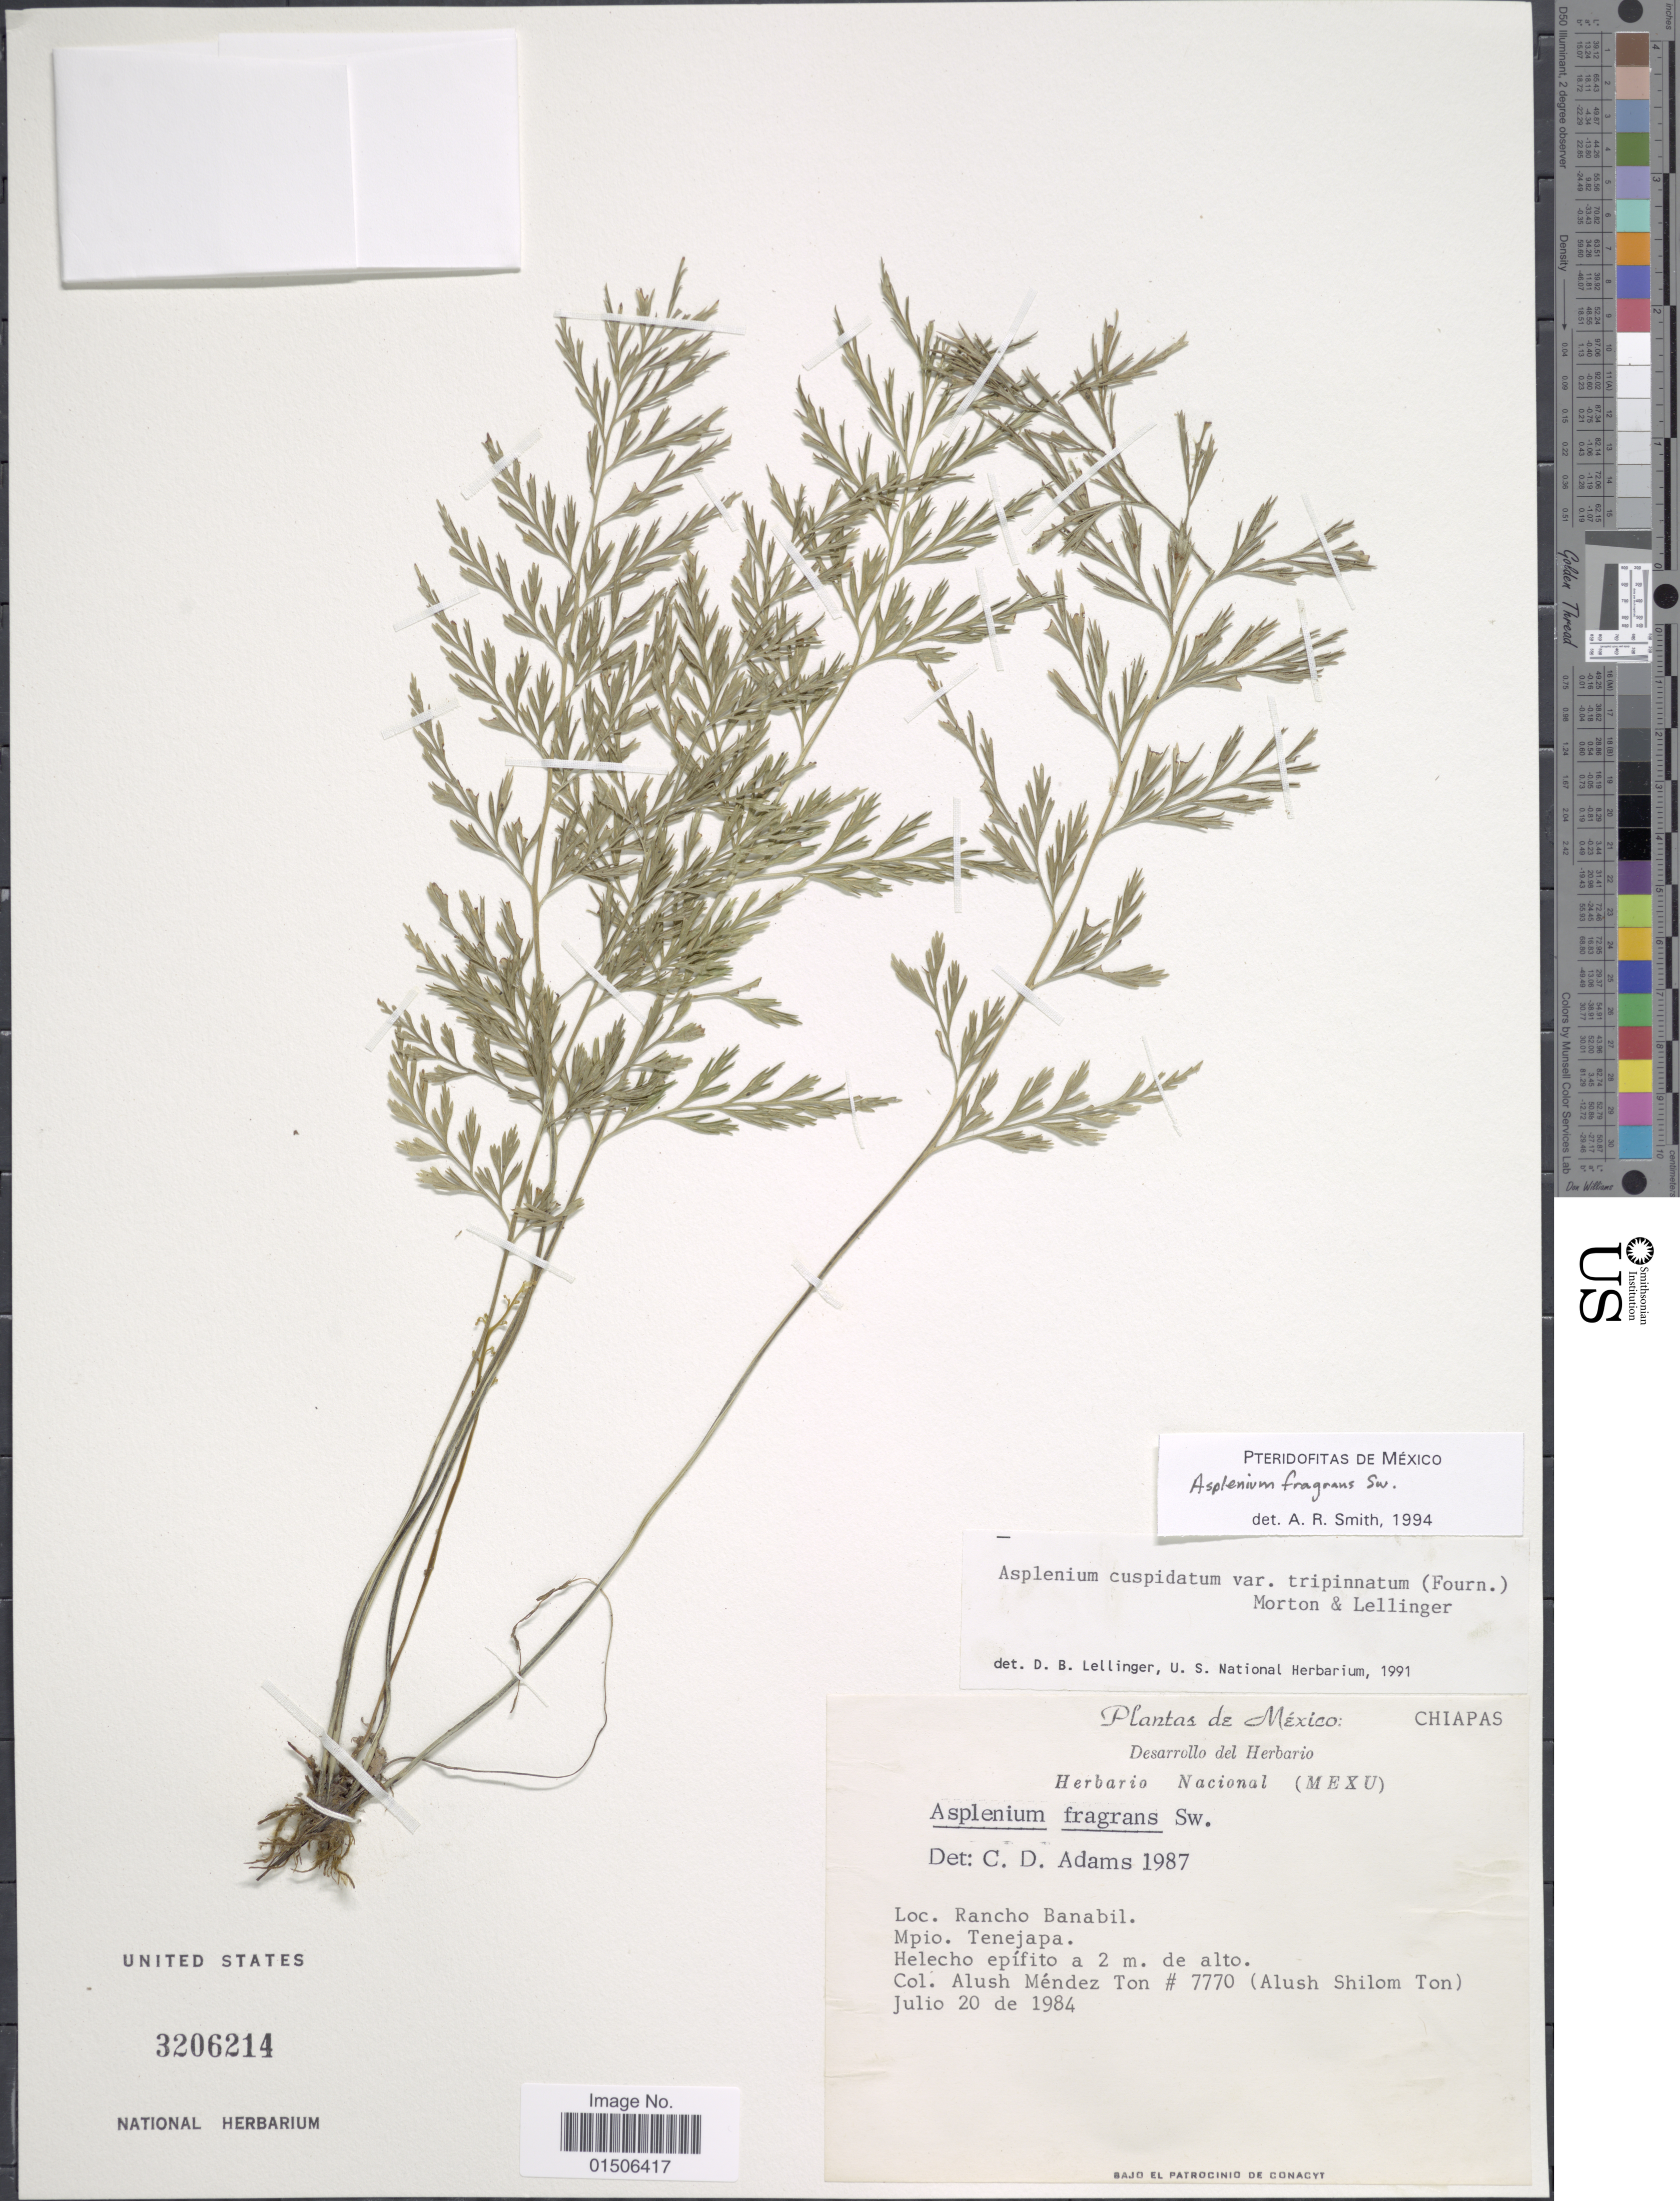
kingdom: Plantae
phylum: Tracheophyta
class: Polypodiopsida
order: Polypodiales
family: Aspleniaceae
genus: Asplenium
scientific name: Asplenium fragrans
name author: Sw.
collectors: A. S. Ton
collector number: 770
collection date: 1984-07-20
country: Mexico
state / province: Chiapas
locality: Rancho Banabil, Mpio Tenejapa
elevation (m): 2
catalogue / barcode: US 3206214